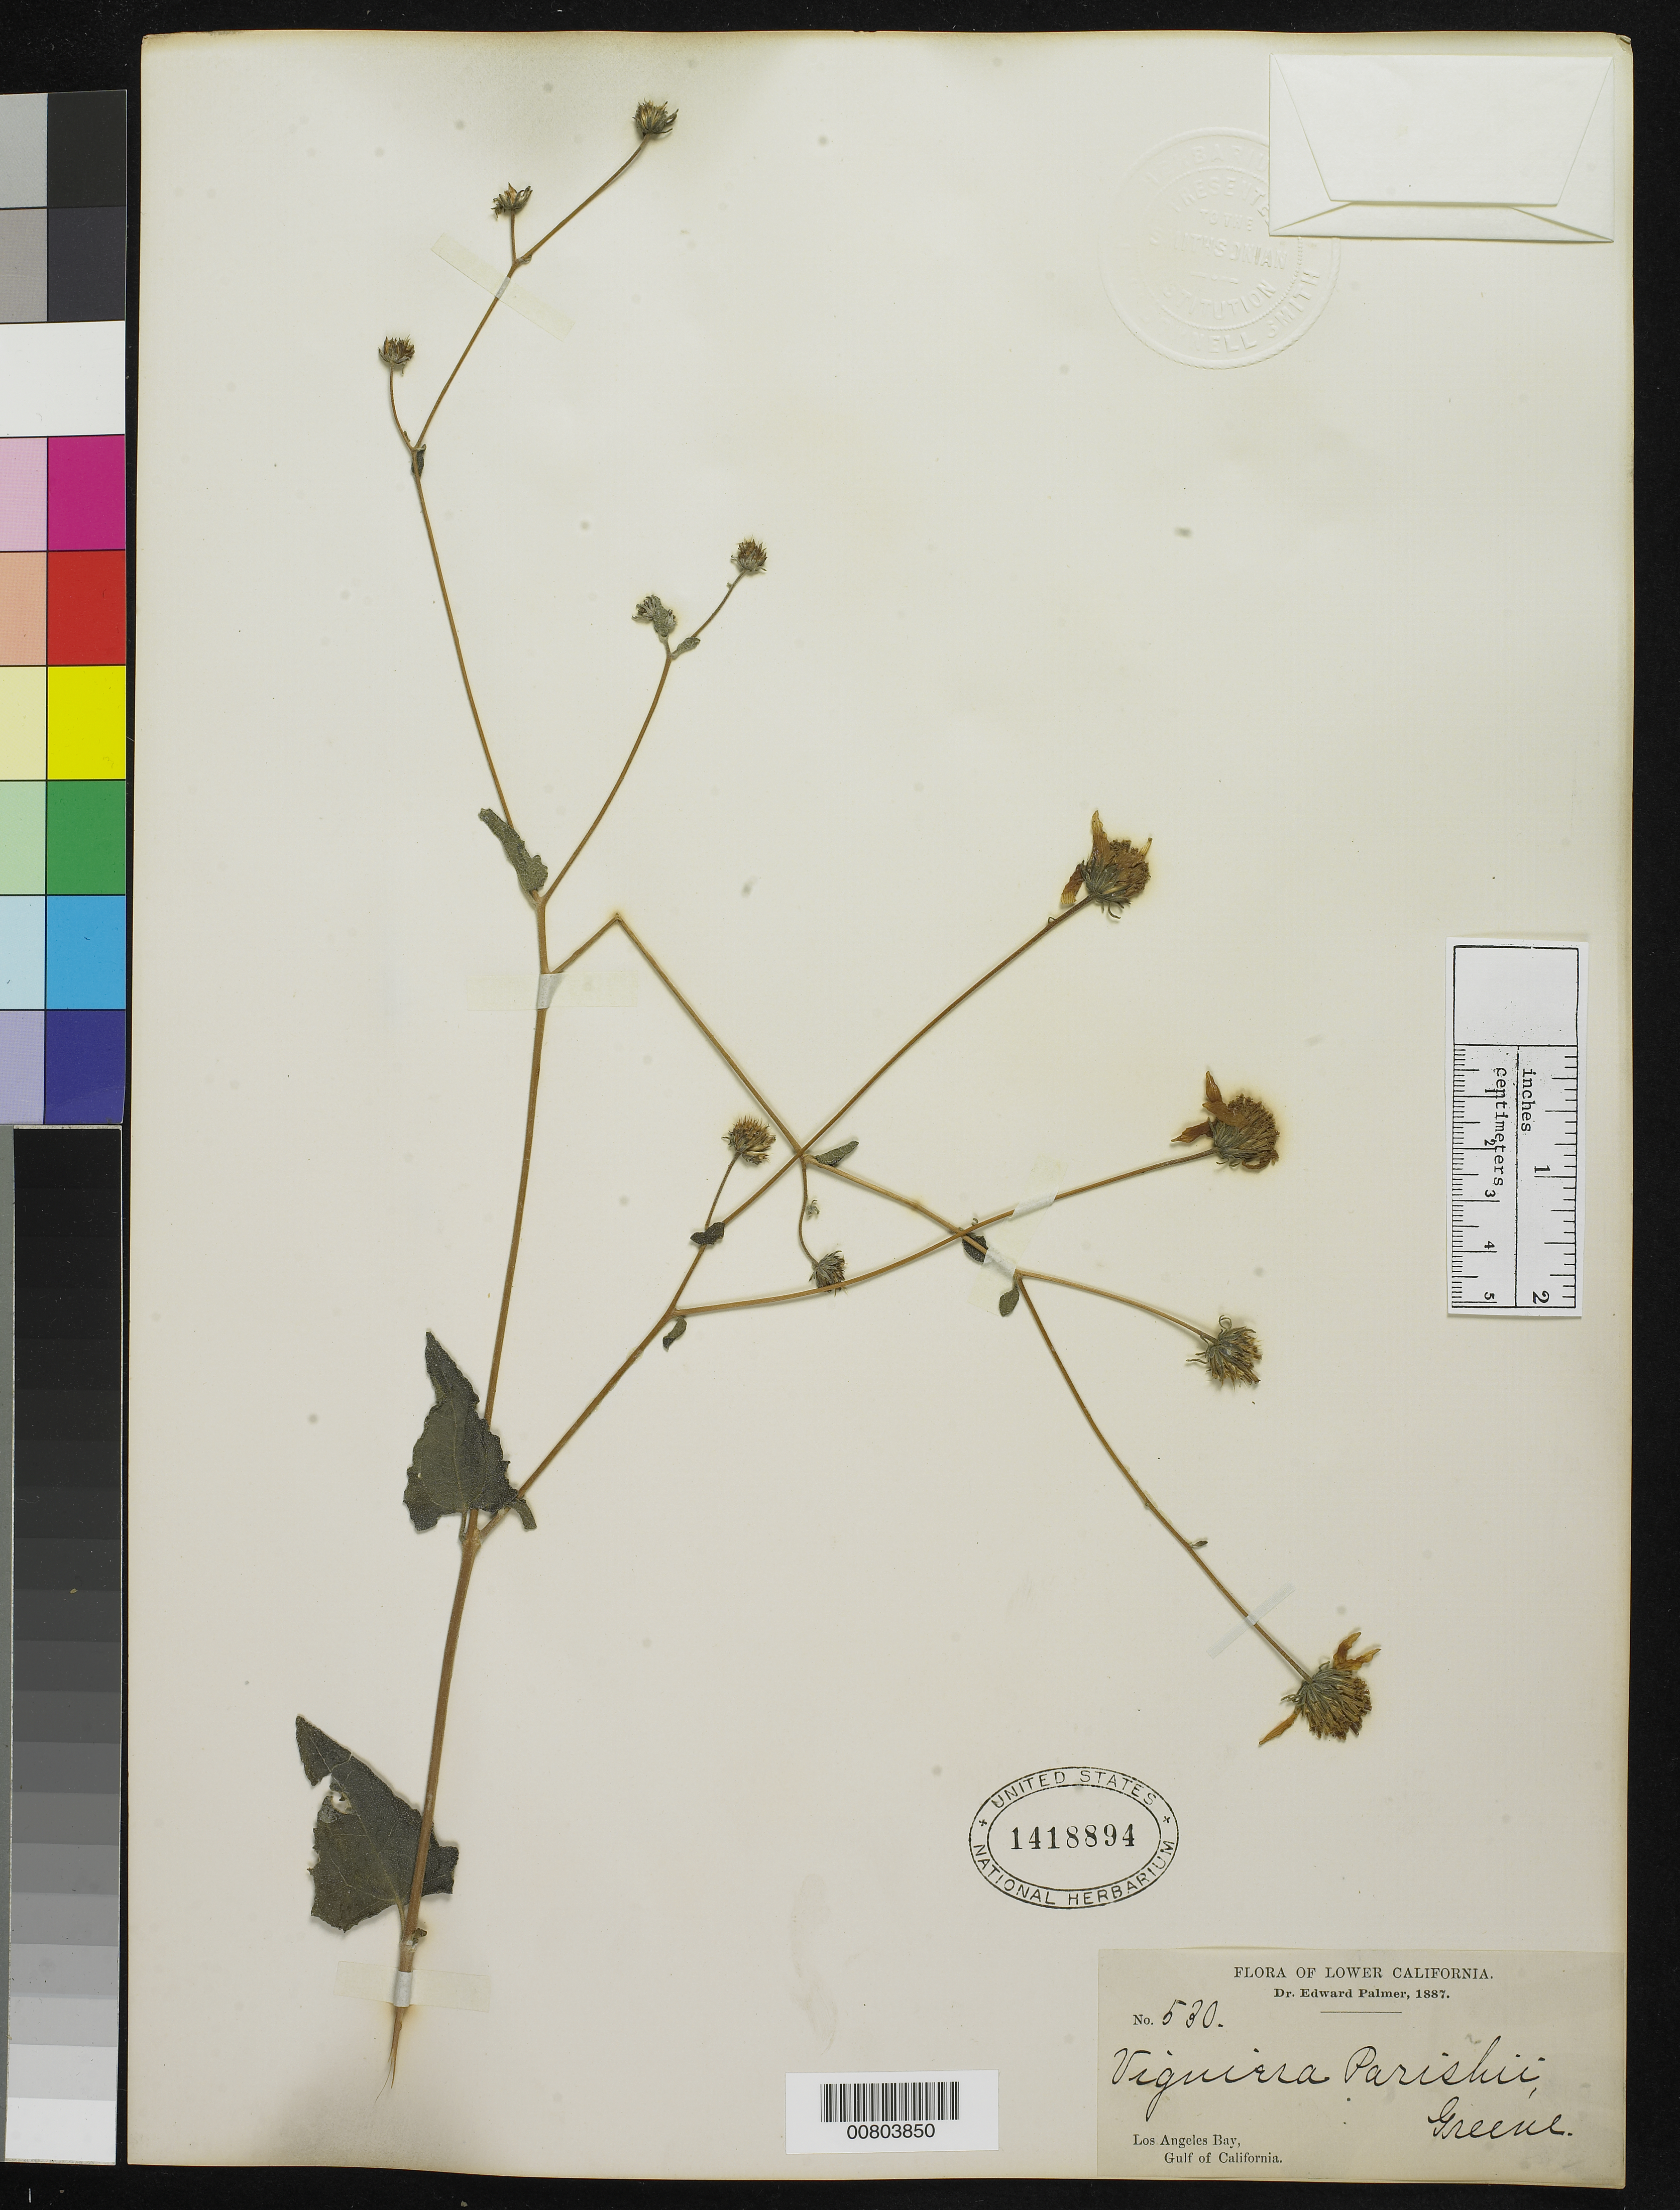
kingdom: Plantae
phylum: Tracheophyta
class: Magnoliopsida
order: Asterales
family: Asteraceae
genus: Viguiera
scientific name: Viguiera parishii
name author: Greene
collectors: E. Palmer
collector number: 530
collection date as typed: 1887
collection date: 1887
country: Mexico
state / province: Baja California Norte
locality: Los Angeles Bay, Baja California.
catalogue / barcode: US 1418894